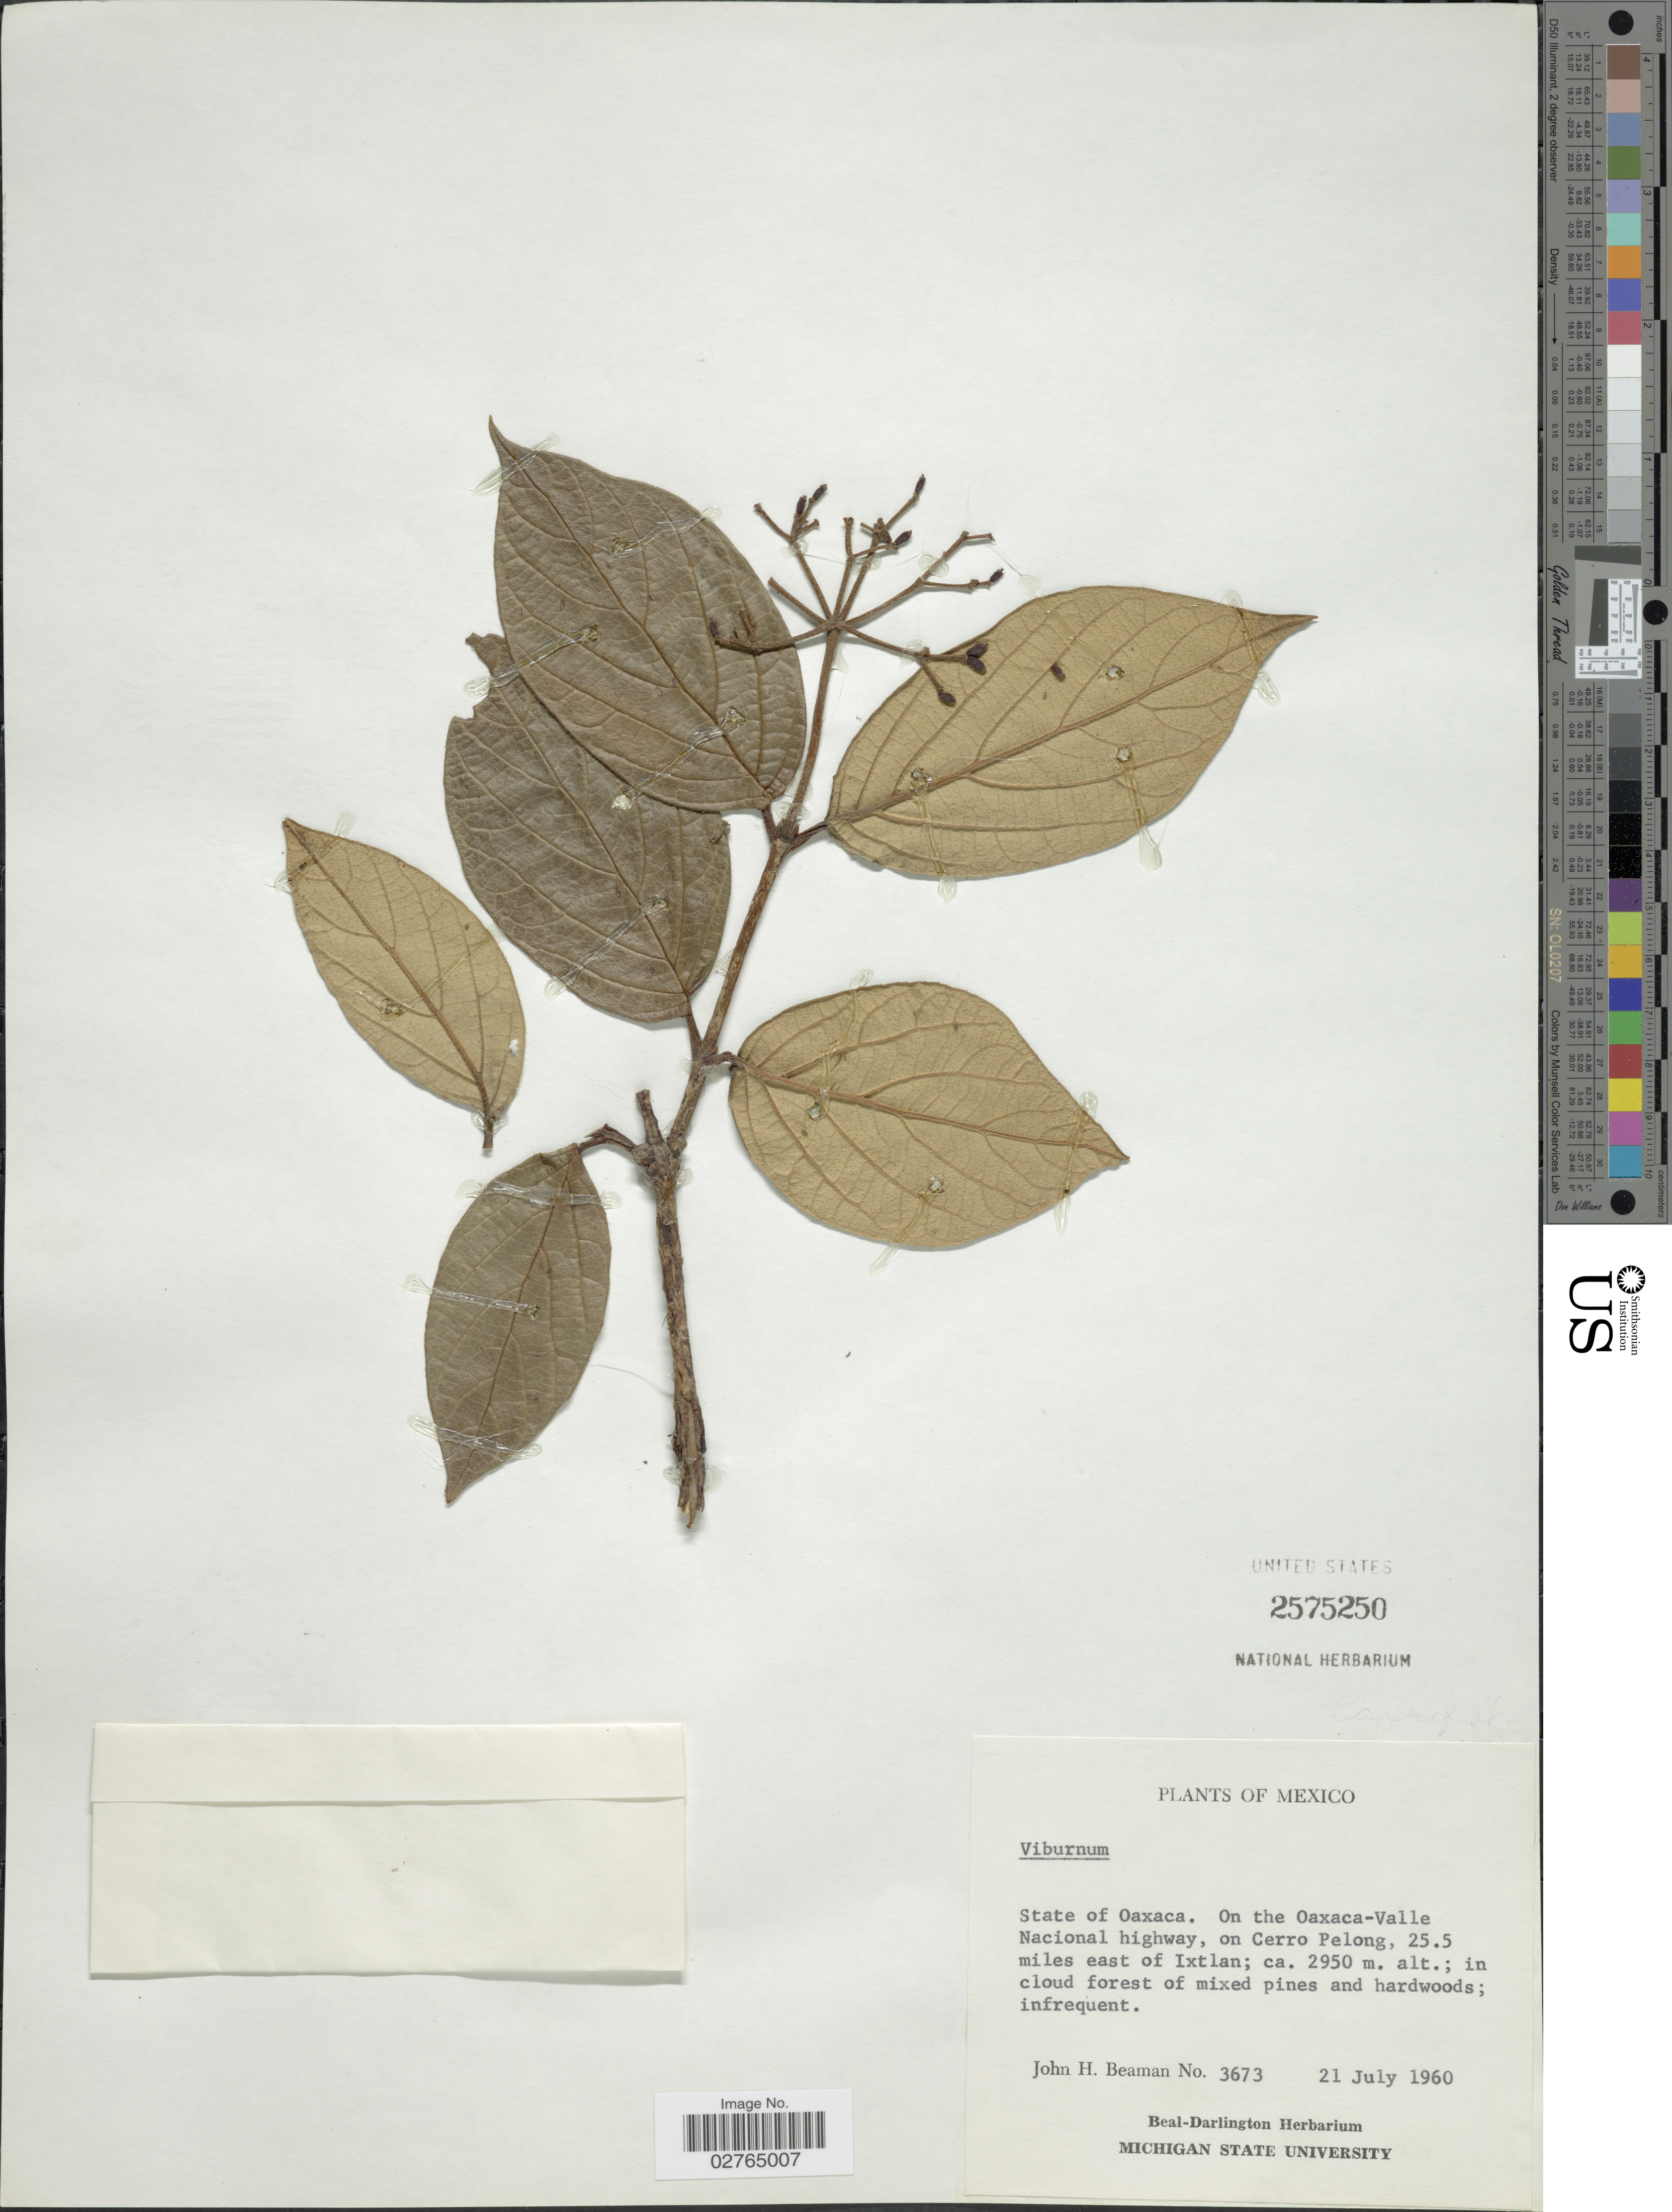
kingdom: Plantae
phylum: Tracheophyta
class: Magnoliopsida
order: Dipsacales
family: Viburnaceae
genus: Viburnum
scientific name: Viburnum sp.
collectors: J. H. Beaman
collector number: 3673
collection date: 1960-07-21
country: Mexico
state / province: Oaxaca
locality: On the Oaxaca-Valle Nacional highway, on Cerro Pelong, 25.5 miles east of Ixtlan.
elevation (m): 2950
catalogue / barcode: US 2575250